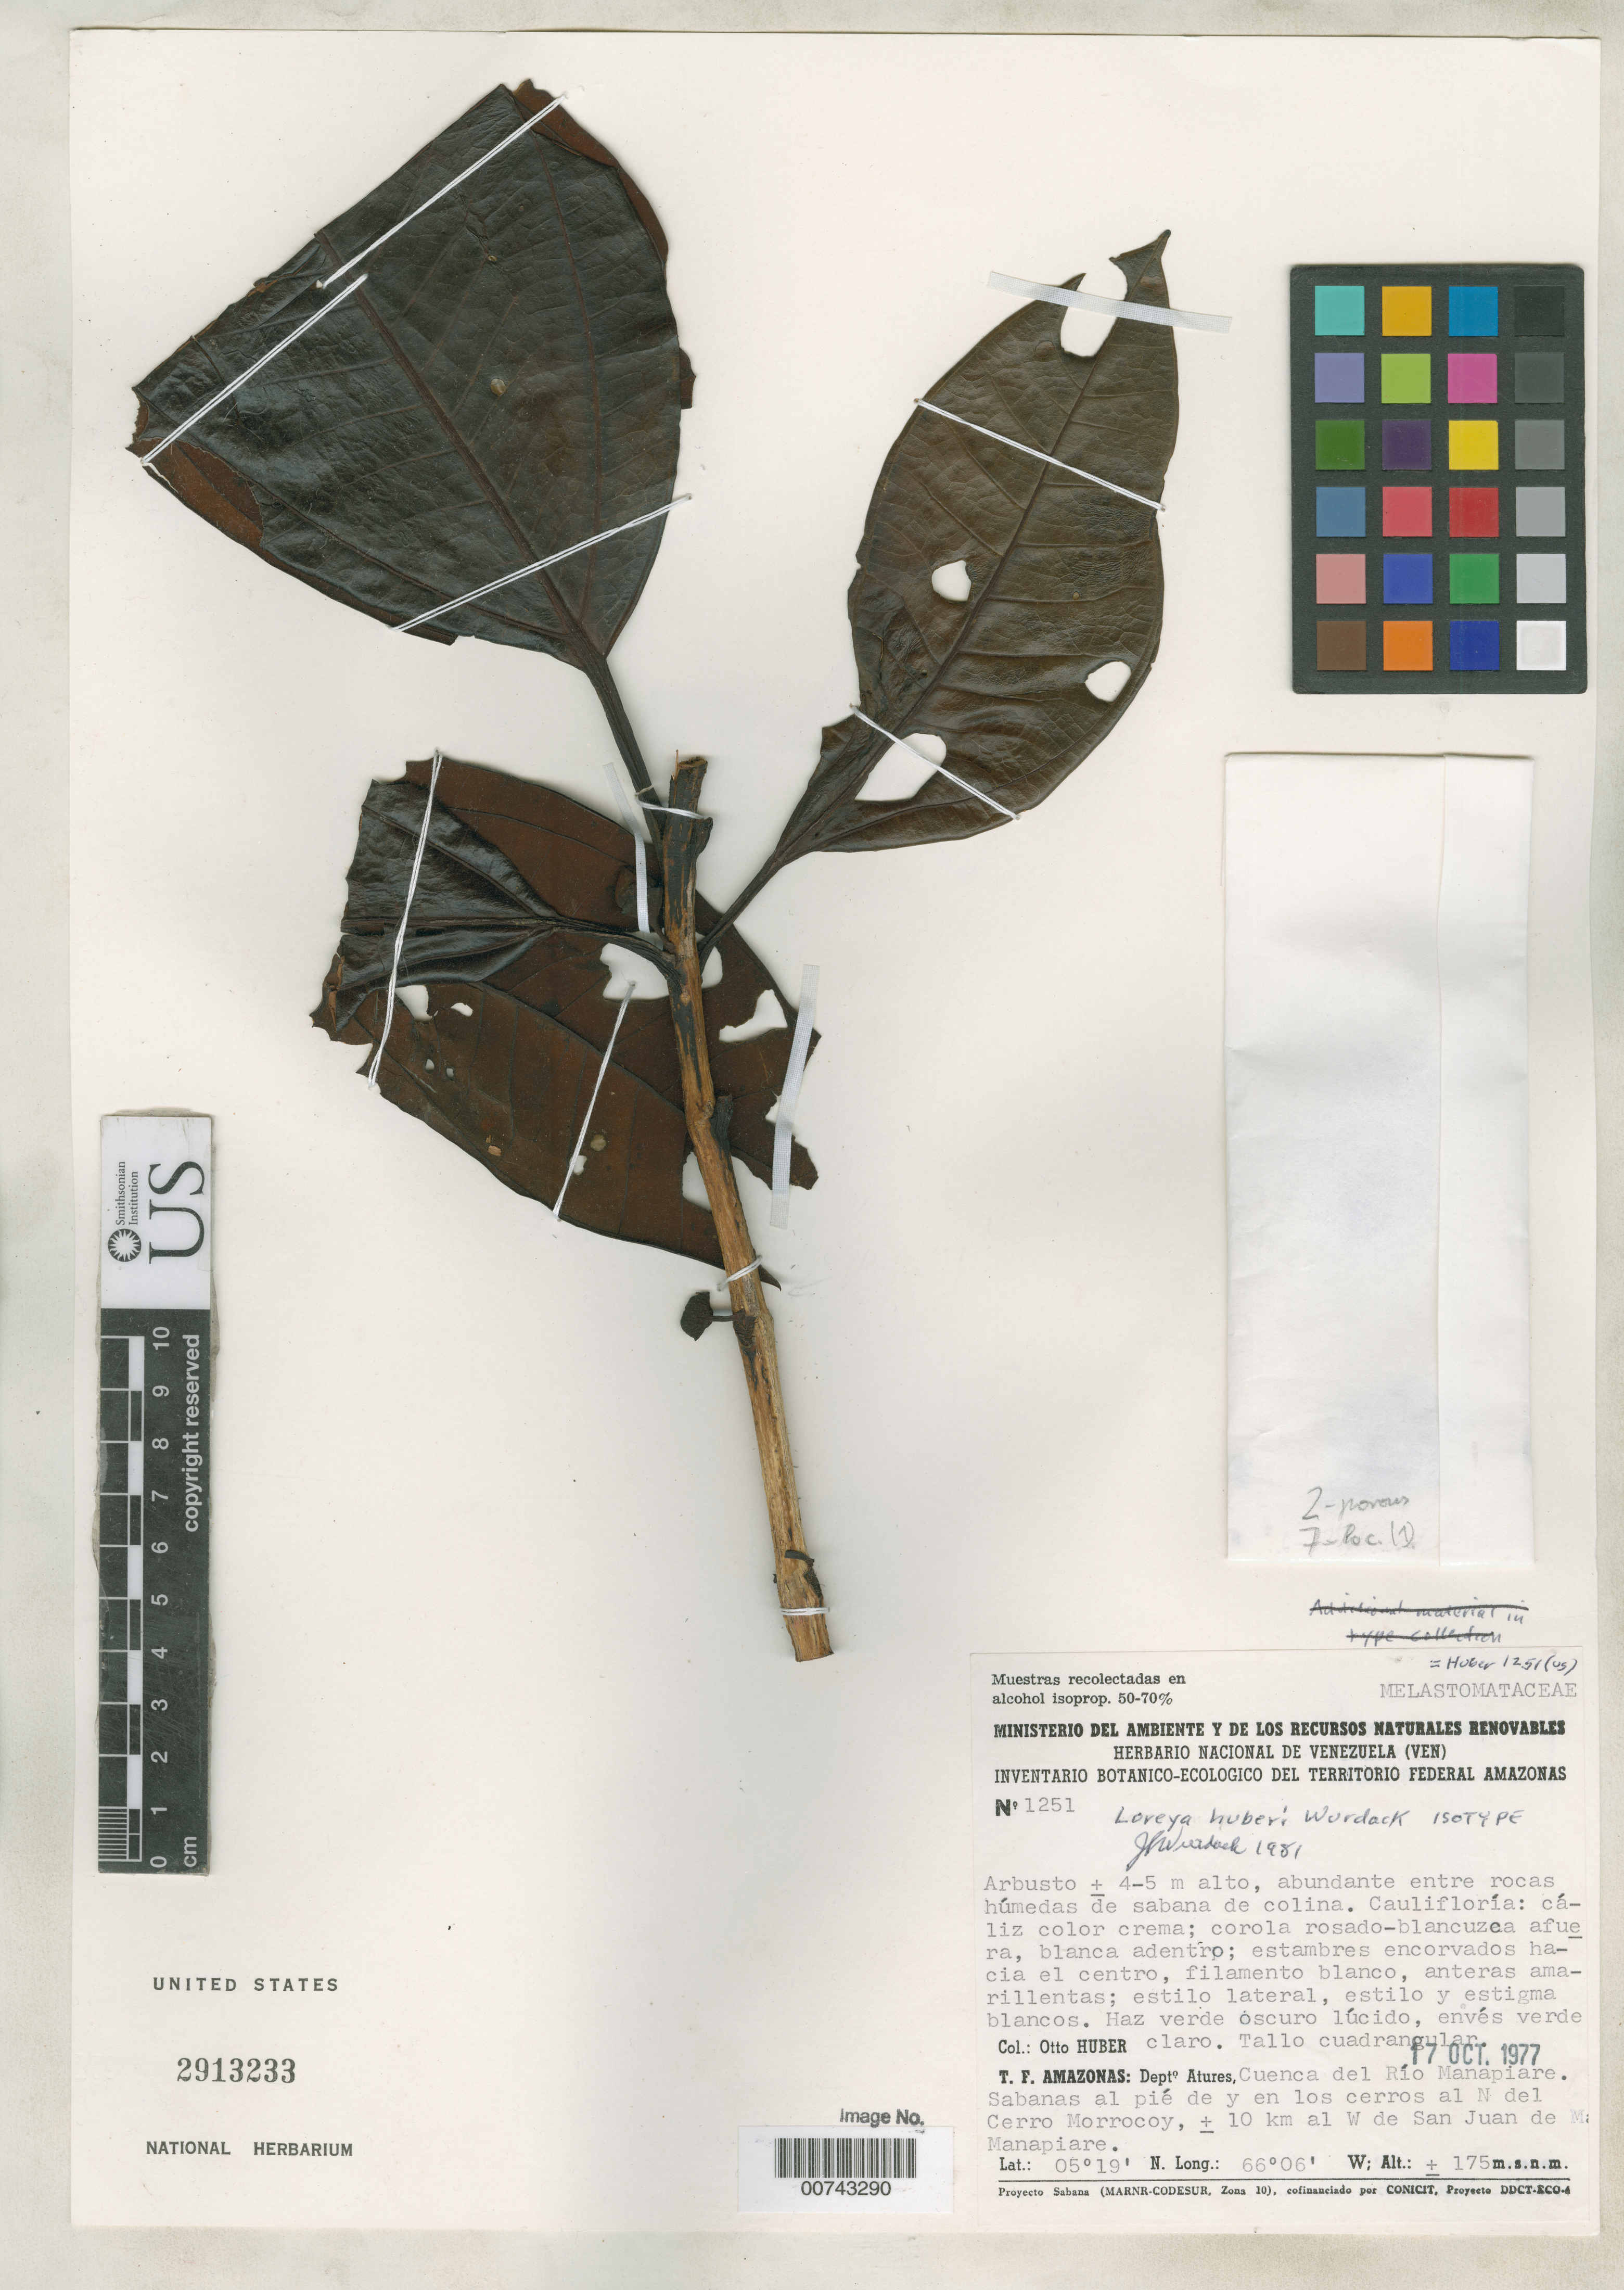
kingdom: Plantae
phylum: Tracheophyta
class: Magnoliopsida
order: Myrtales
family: Melastomataceae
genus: Loreya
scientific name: Loreya huberi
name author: Wurdack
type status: Isotype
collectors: O. Huber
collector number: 1251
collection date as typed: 17 Oct 1977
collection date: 1977-10-17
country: Venezuela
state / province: Amazonas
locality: Depto. Atures, cuenca del Río Manapiare. Sabanas al pié de y en los cerros al N del Cerro Morrocoy, ± 10 km W de San Juan de Manapiare.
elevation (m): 175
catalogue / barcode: US 2913233